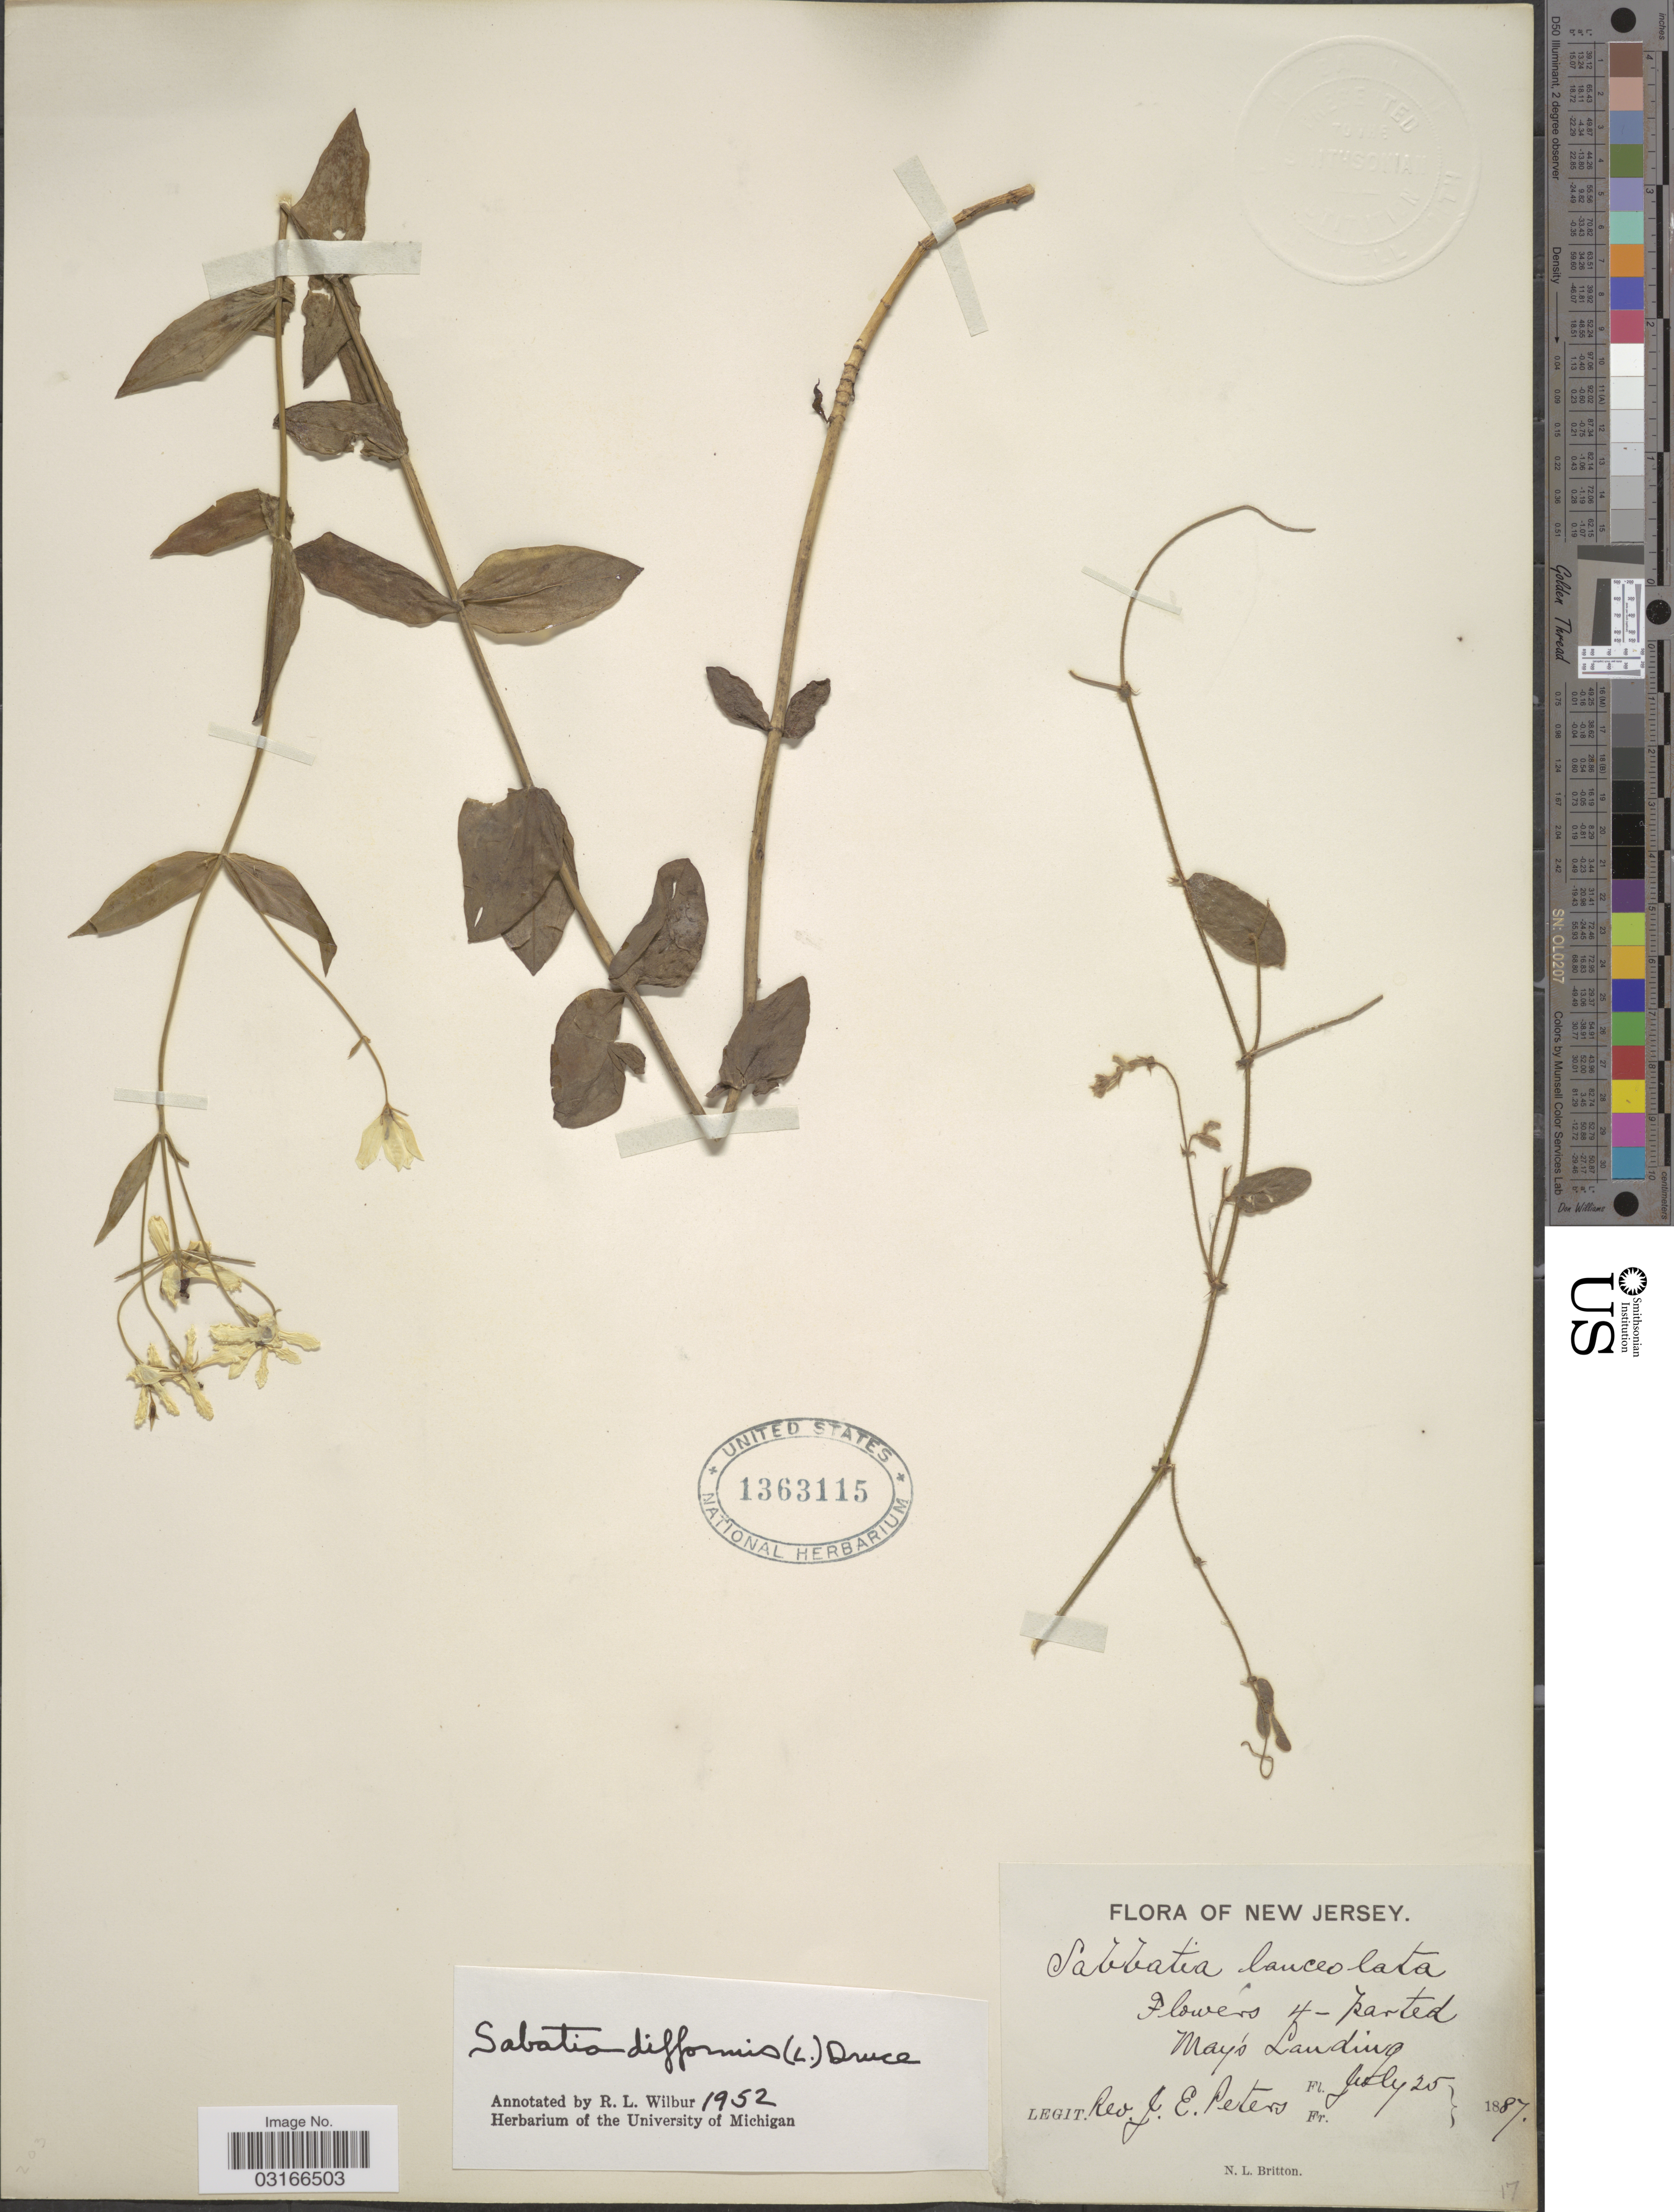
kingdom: Plantae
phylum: Tracheophyta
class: Magnoliopsida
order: Gentianales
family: Gentianaceae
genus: Sabatia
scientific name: Sabatia difformis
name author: (L.) Druce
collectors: J. Peters & N. Britton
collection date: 1887-07-25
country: United States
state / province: New Jersey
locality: May's Landing.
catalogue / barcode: US 1363115